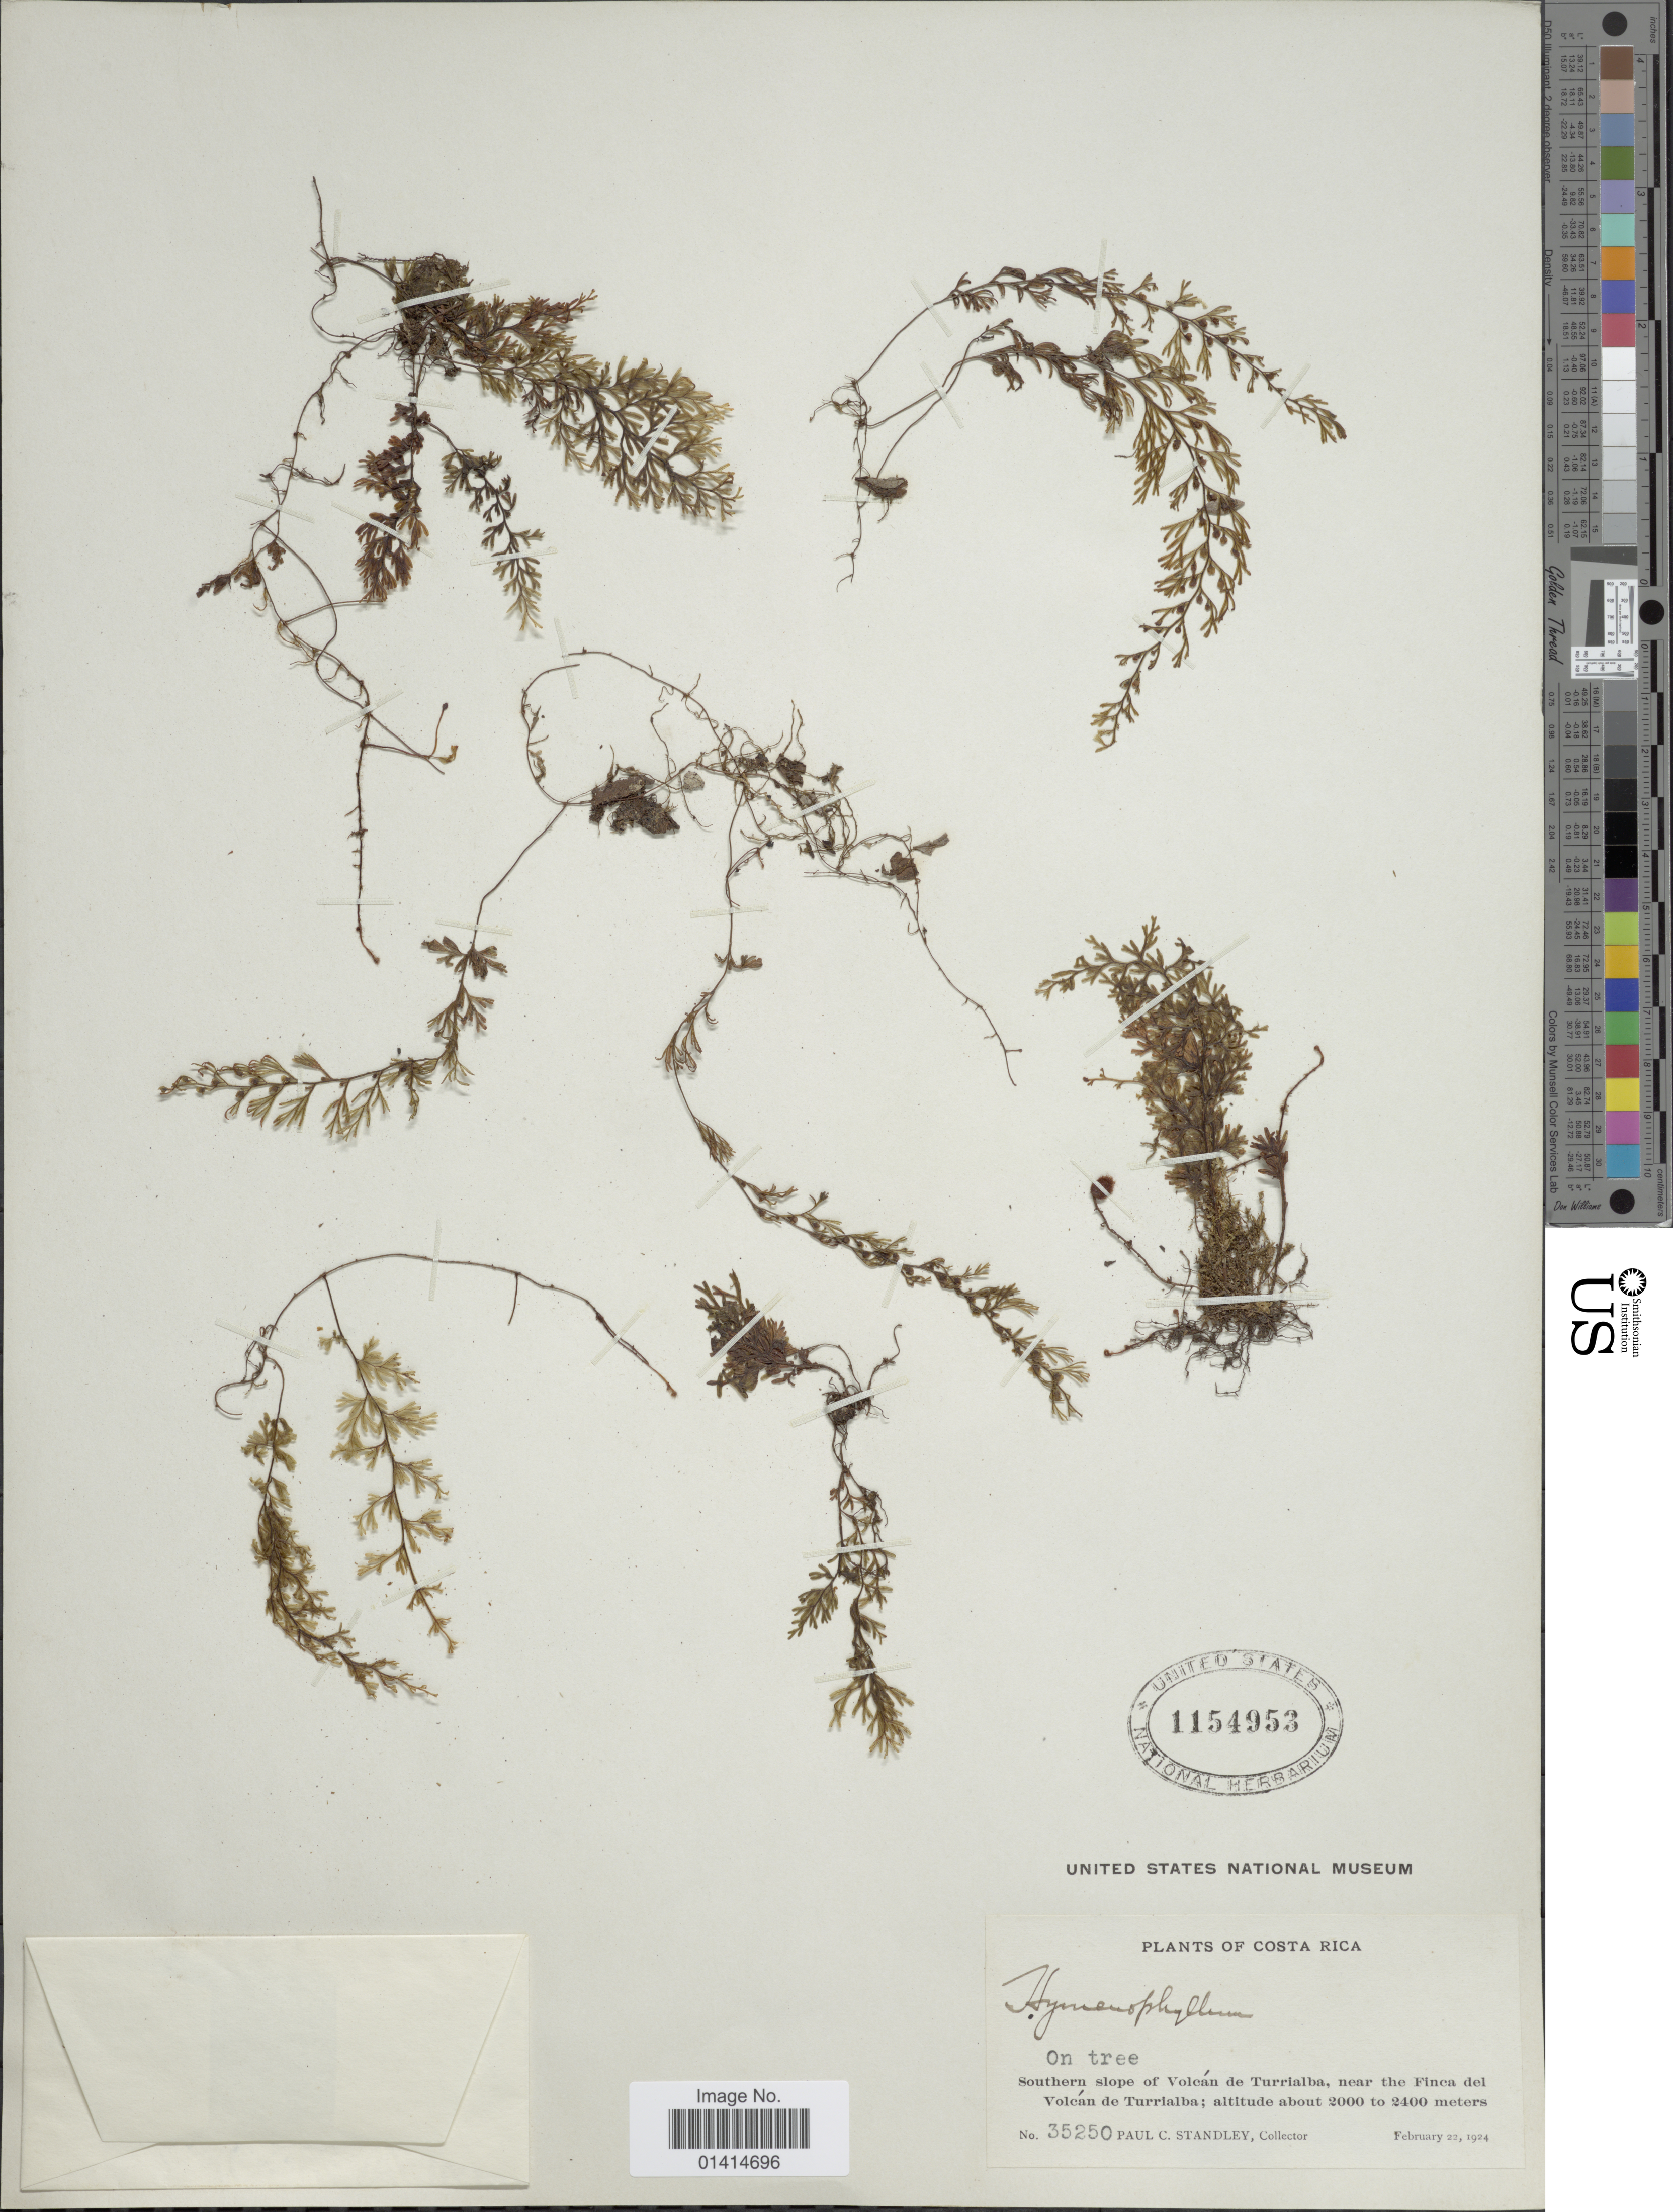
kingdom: Plantae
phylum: Tracheophyta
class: Polypodiopsida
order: Hymenophyllales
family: Hymenophyllaceae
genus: Hymenophyllum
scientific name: Hymenophyllum tunbrigense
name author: (L.) Small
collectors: P. C. Standley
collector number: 35250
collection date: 1924-02-22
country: Costa Rica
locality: Southern slope of Volcán de Turrialba, near the Finca del Volcán de Turrialba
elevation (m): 2000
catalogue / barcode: US 1154953